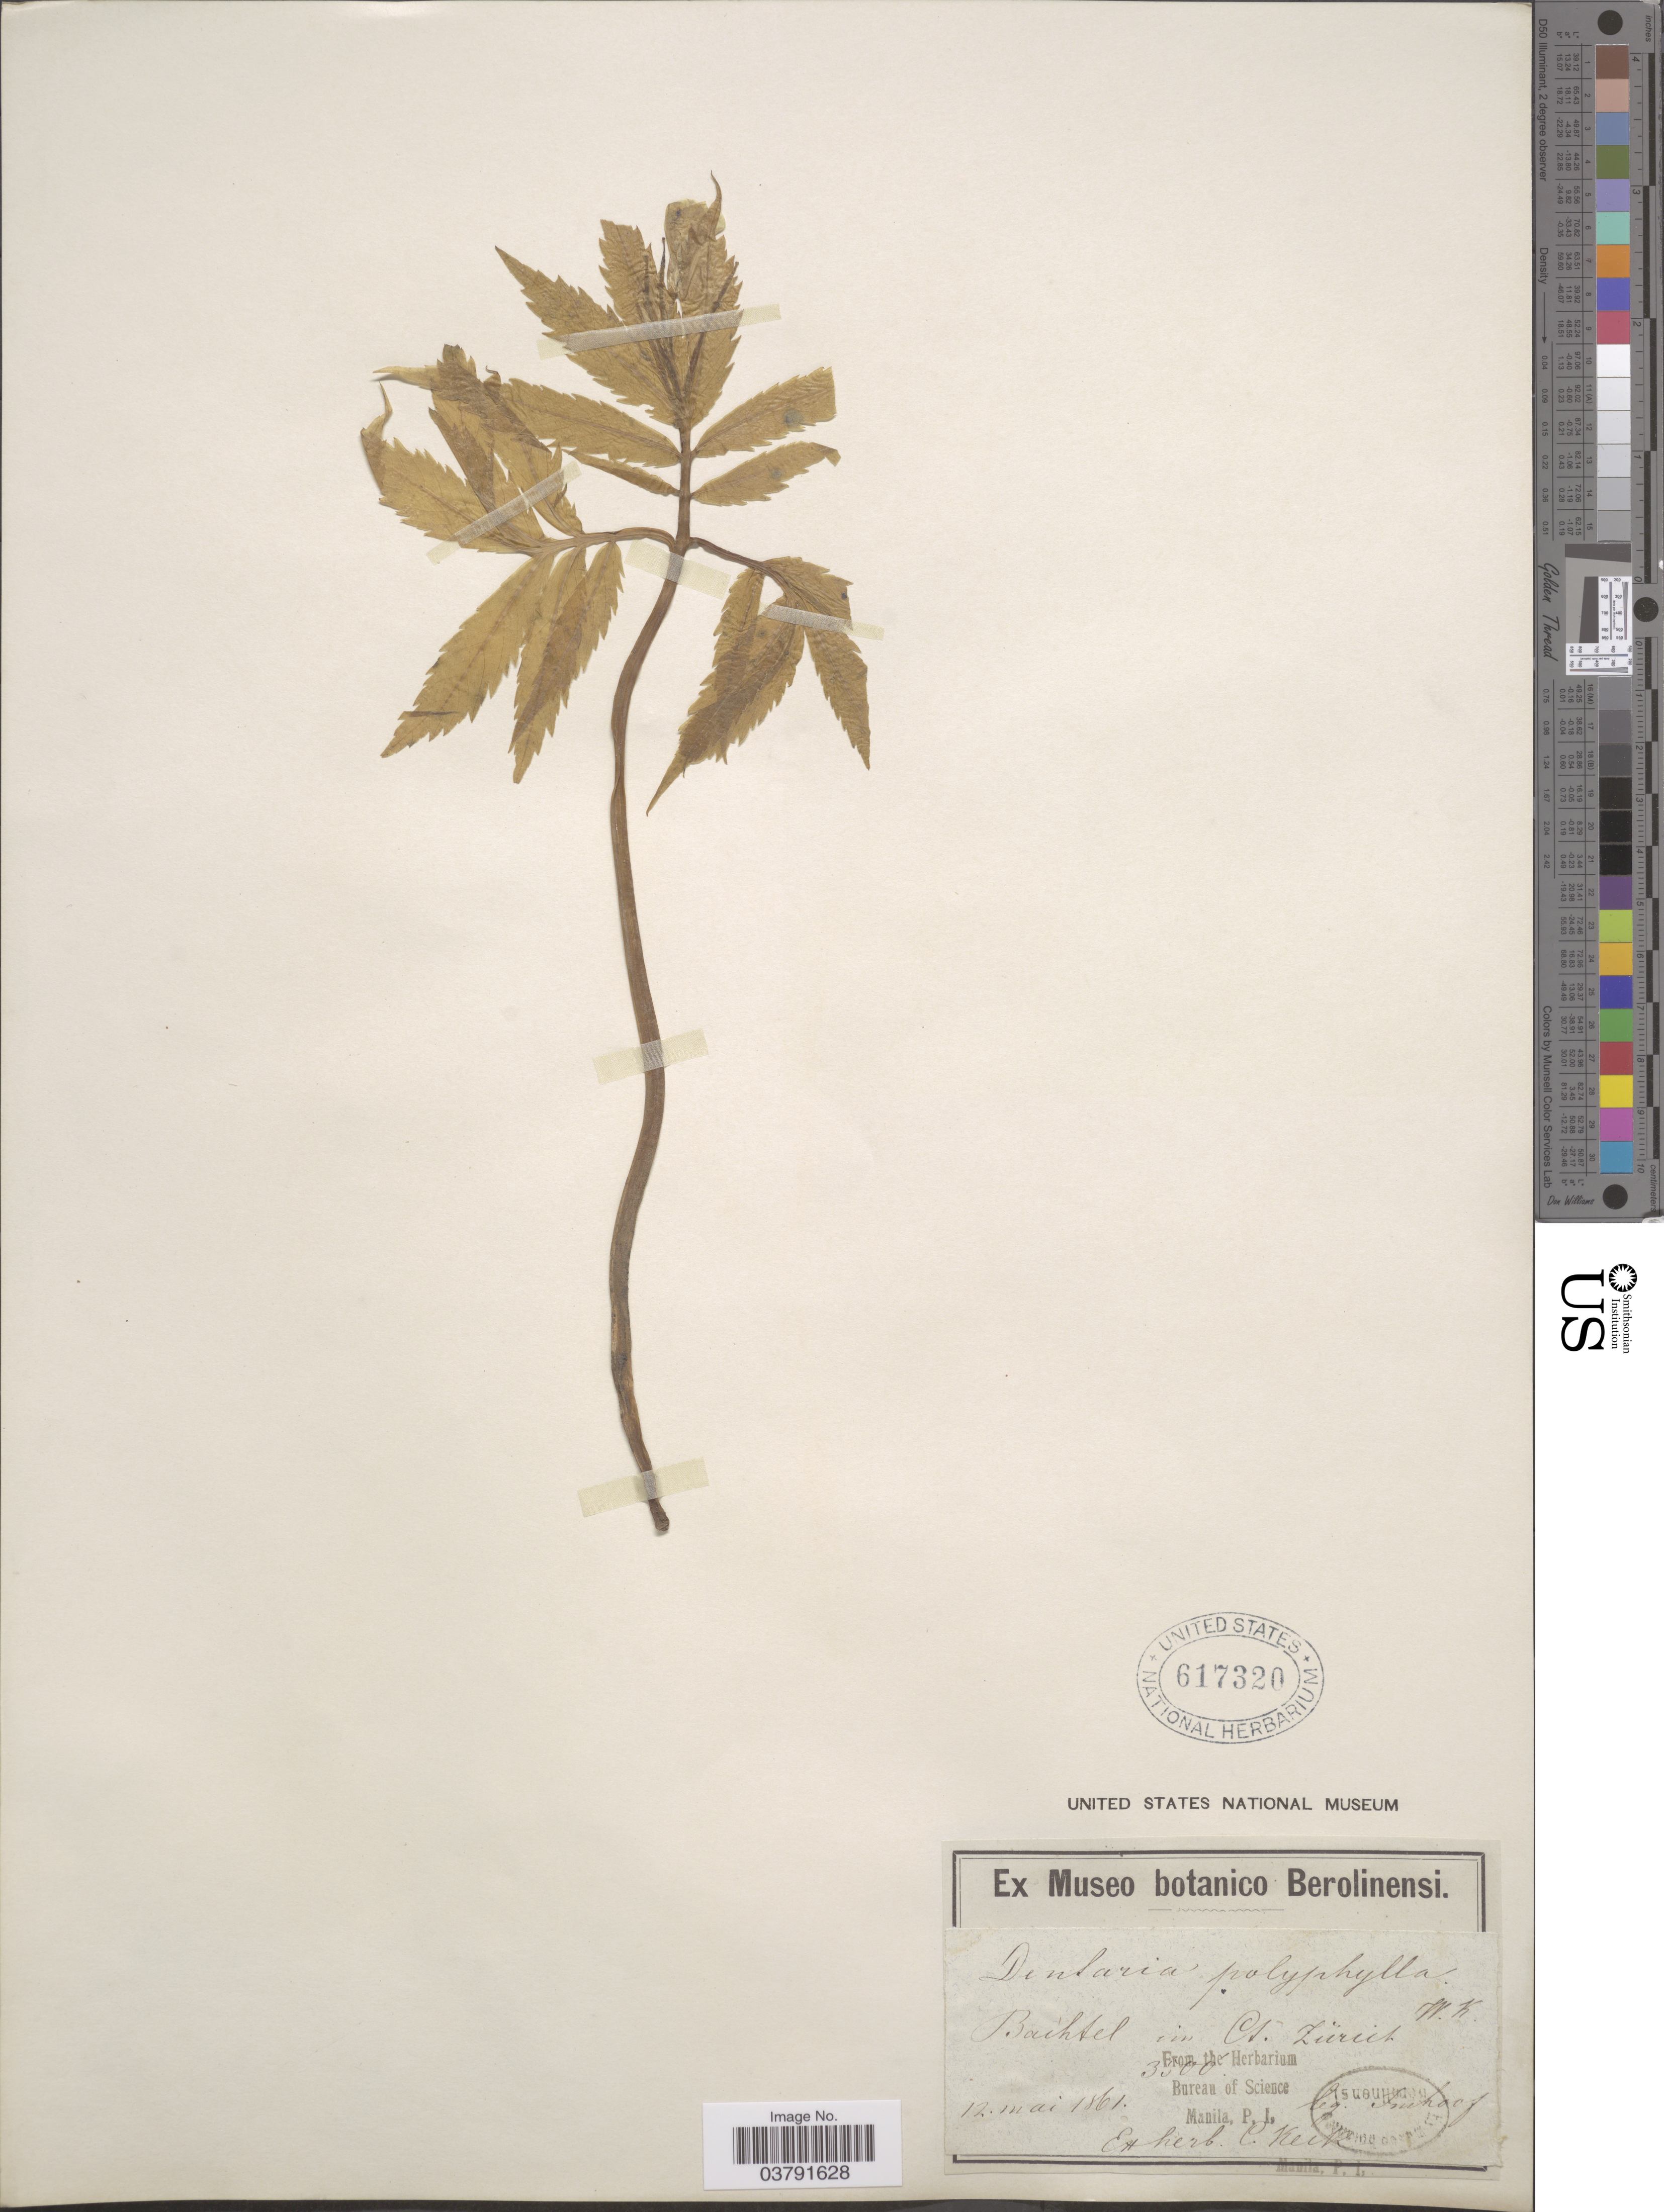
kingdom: Plantae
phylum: Tracheophyta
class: Magnoliopsida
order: Brassicales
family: Brassicaceae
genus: Dentaria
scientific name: Dentaria polyphylla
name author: Waldst. & Kit.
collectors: Imhoof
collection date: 1861-05-12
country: Switzerland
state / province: Zurich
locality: Bachtel im Ct. Zürich.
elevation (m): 1067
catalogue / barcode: US 617320